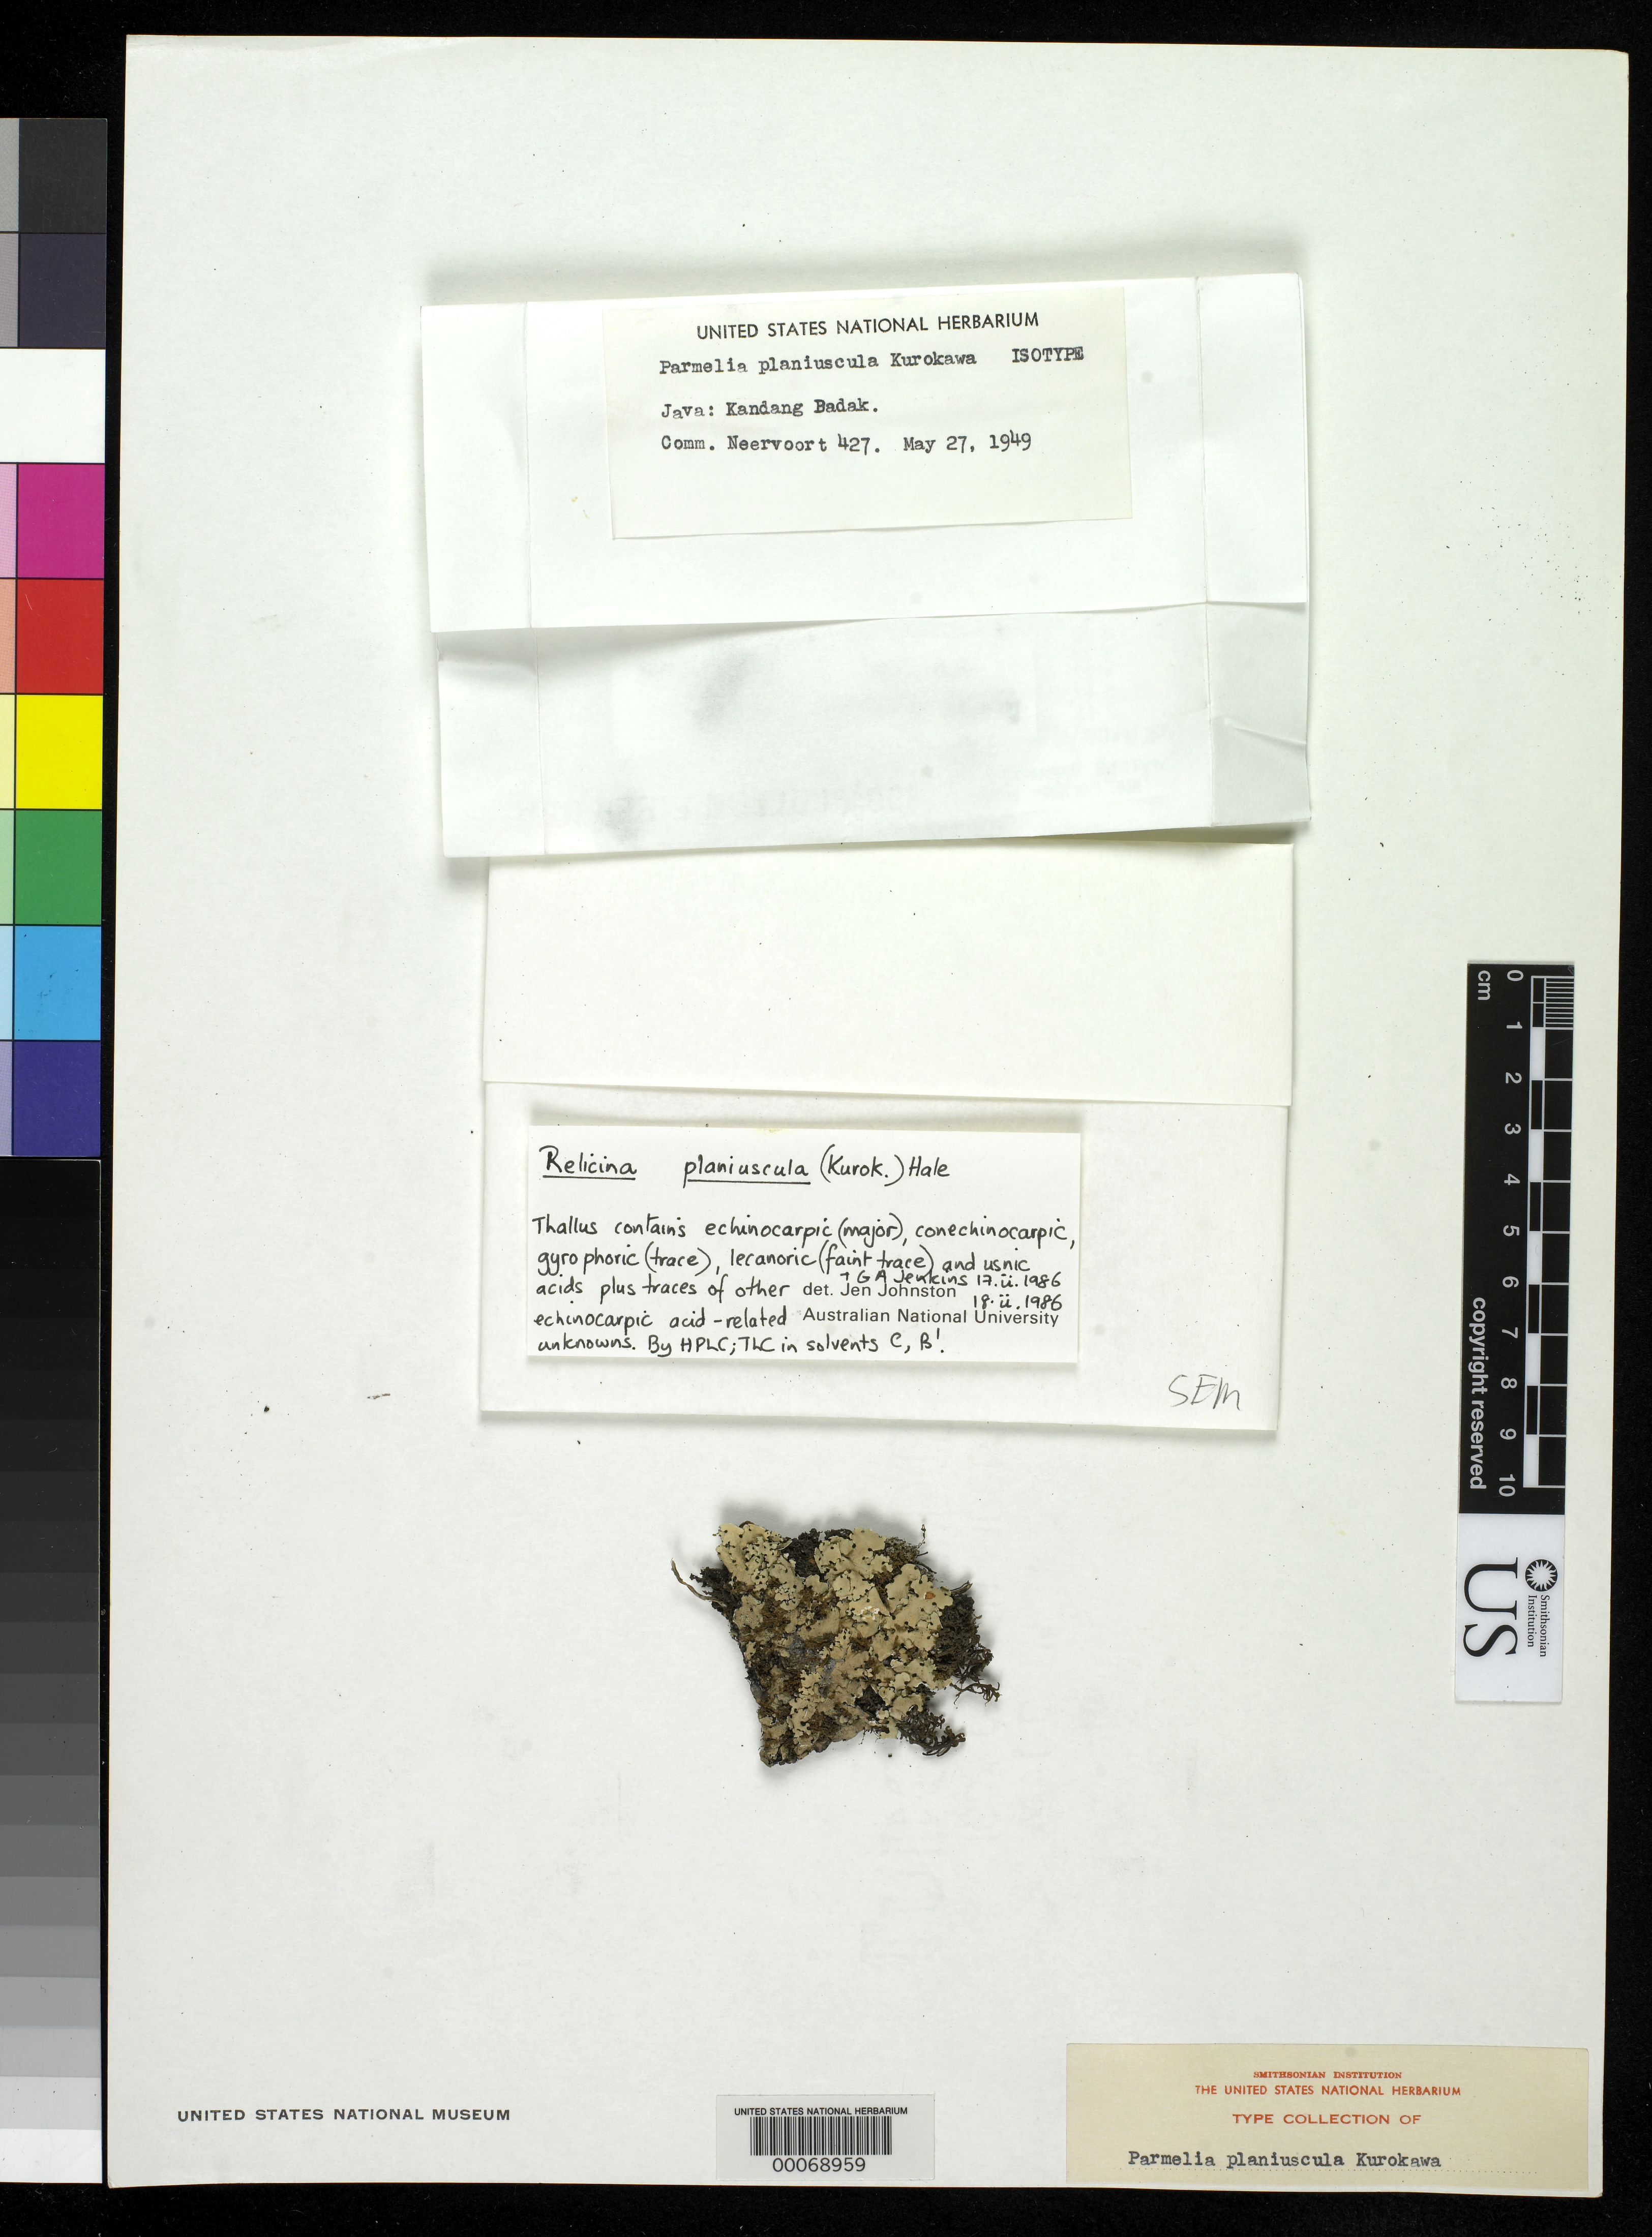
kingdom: Fungi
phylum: Ascomycota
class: Lecanoromycetes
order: Lecanorales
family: Parmeliaceae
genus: Parmelia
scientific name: Parmelia planiuscula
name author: Kurok. in Hale & Kurok.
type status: Isotype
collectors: -. Neervoort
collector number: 427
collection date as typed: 27 May 1949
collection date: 1949-05-27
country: Indonesia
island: Java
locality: Kandang Badak.